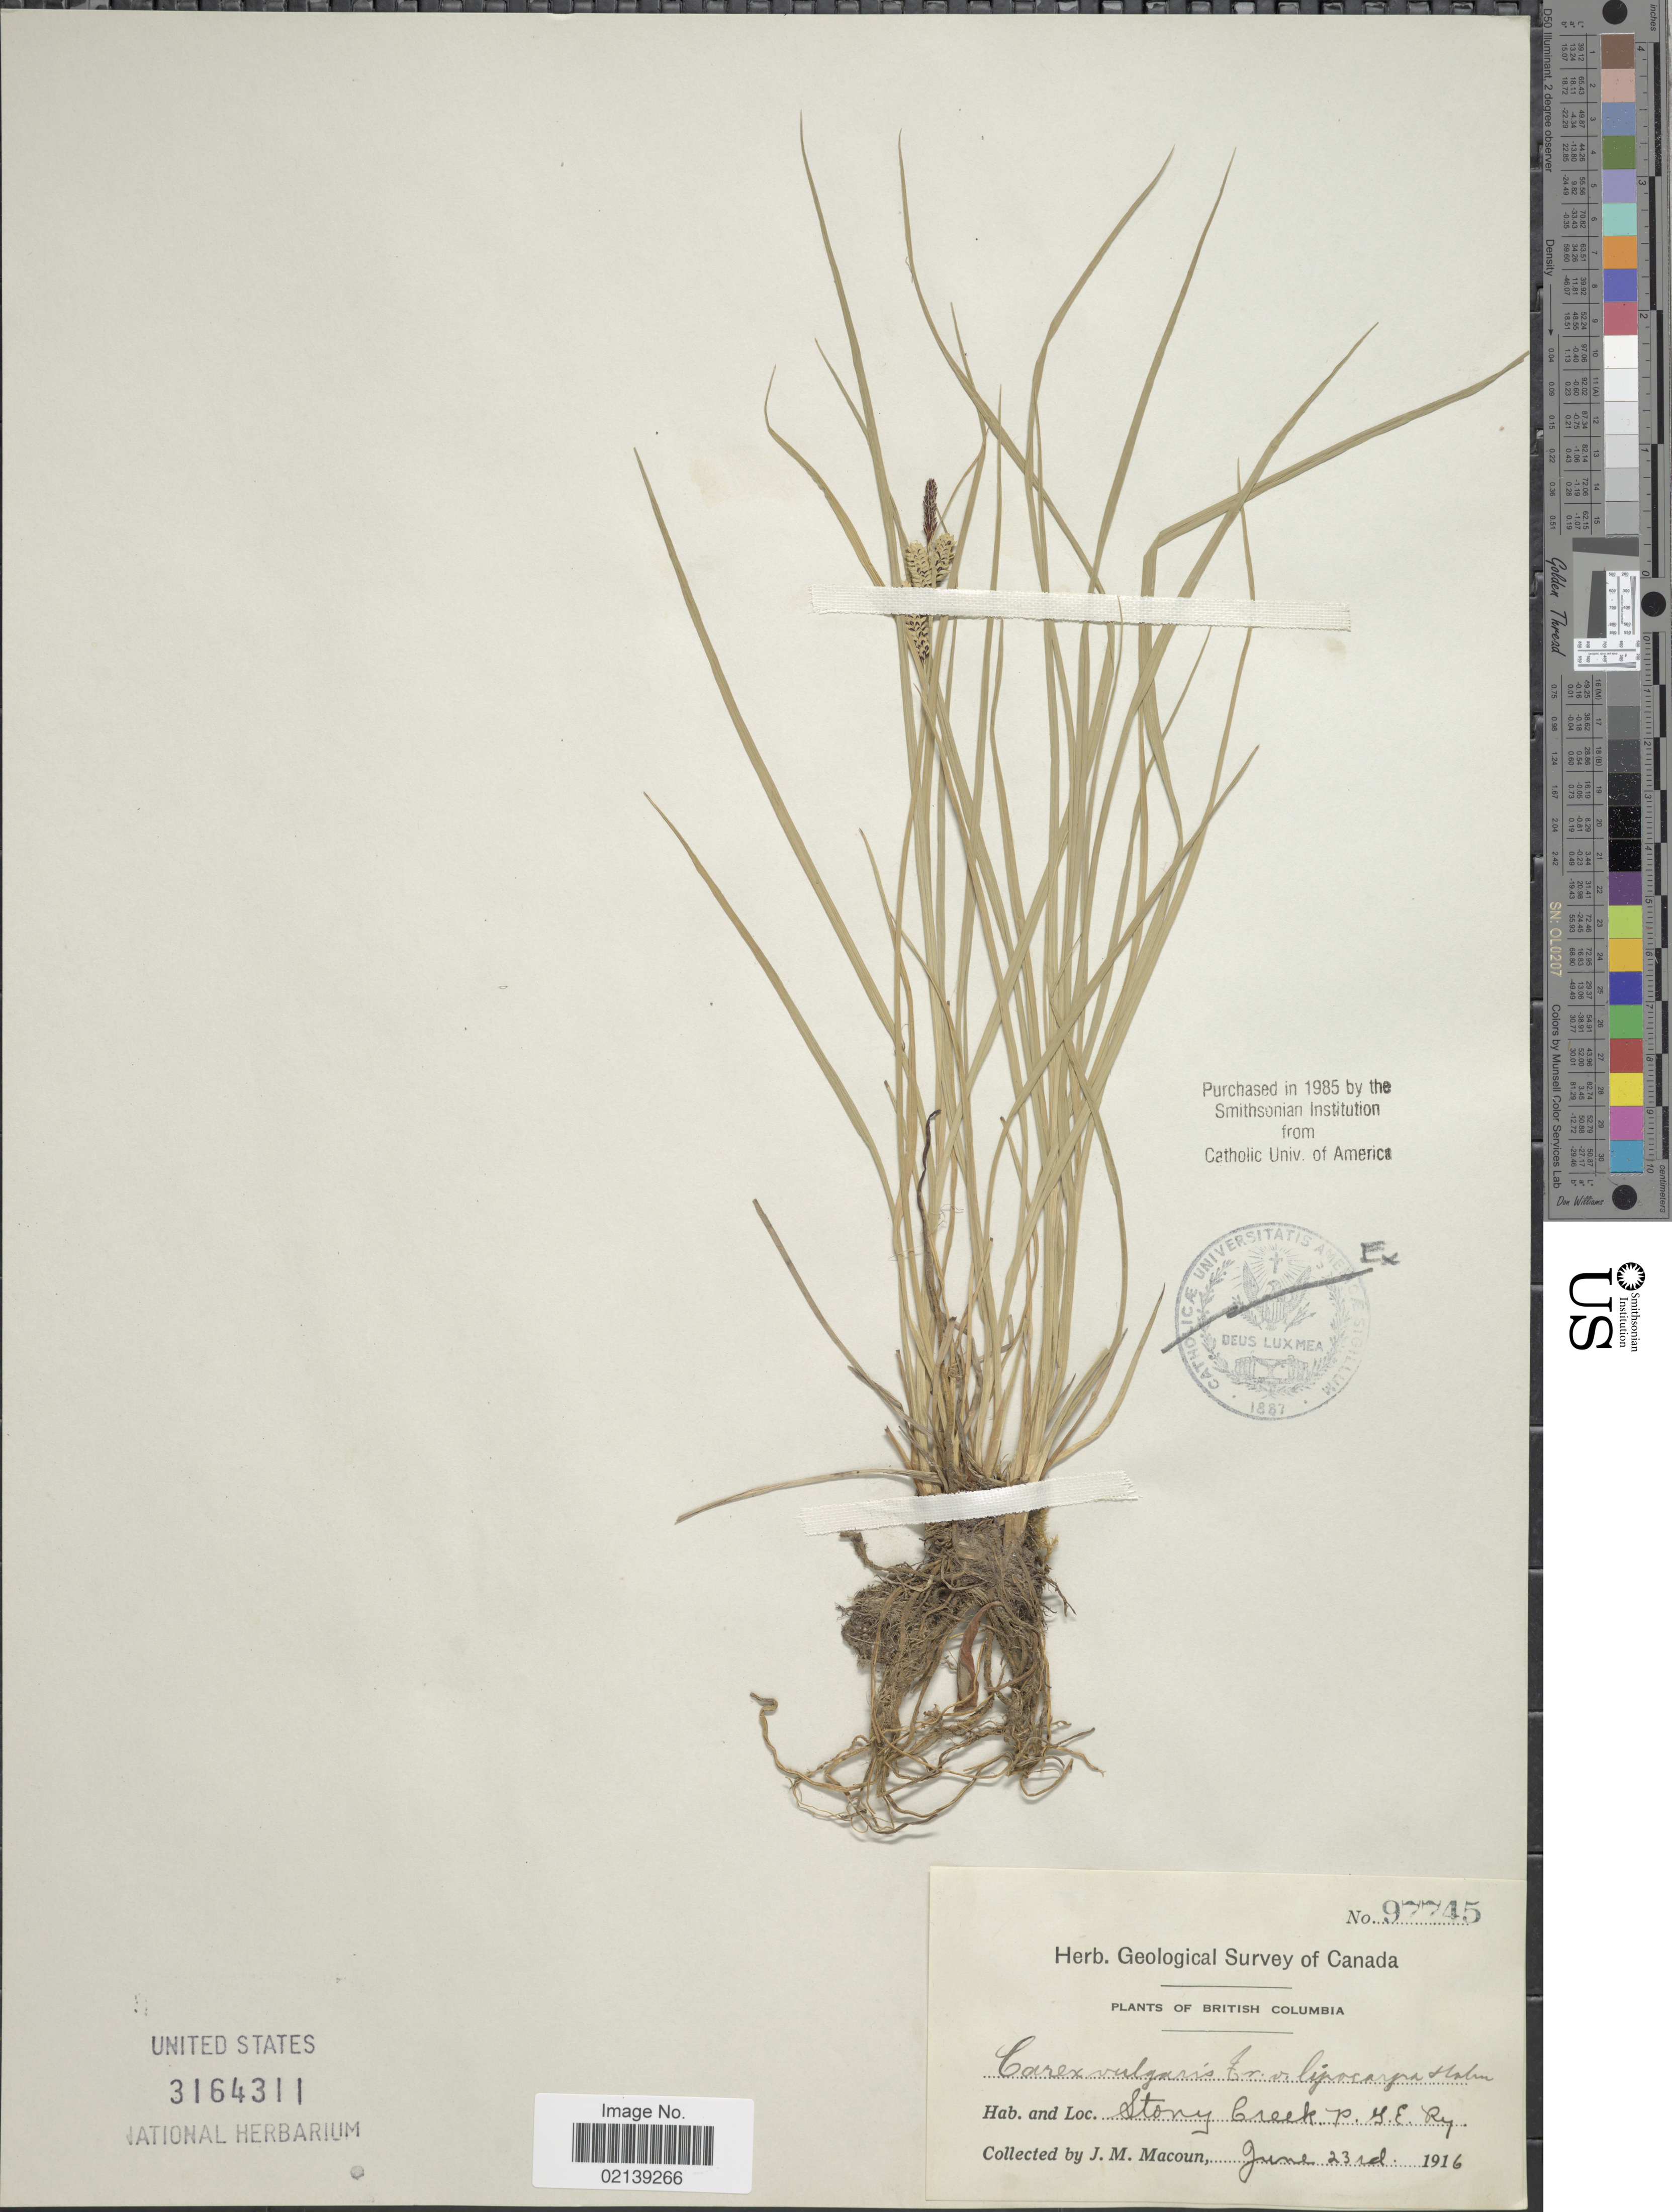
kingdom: Plantae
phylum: Tracheophyta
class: Liliopsida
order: Poales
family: Cyperaceae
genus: Carex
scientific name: Carex kelloggii var. kelloggii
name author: W. Boott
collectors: J. M. Macoun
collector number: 97745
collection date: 1916-06-23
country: Canada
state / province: British Columbia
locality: Stony Creek P.G.E. Ry.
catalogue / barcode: US 3164311